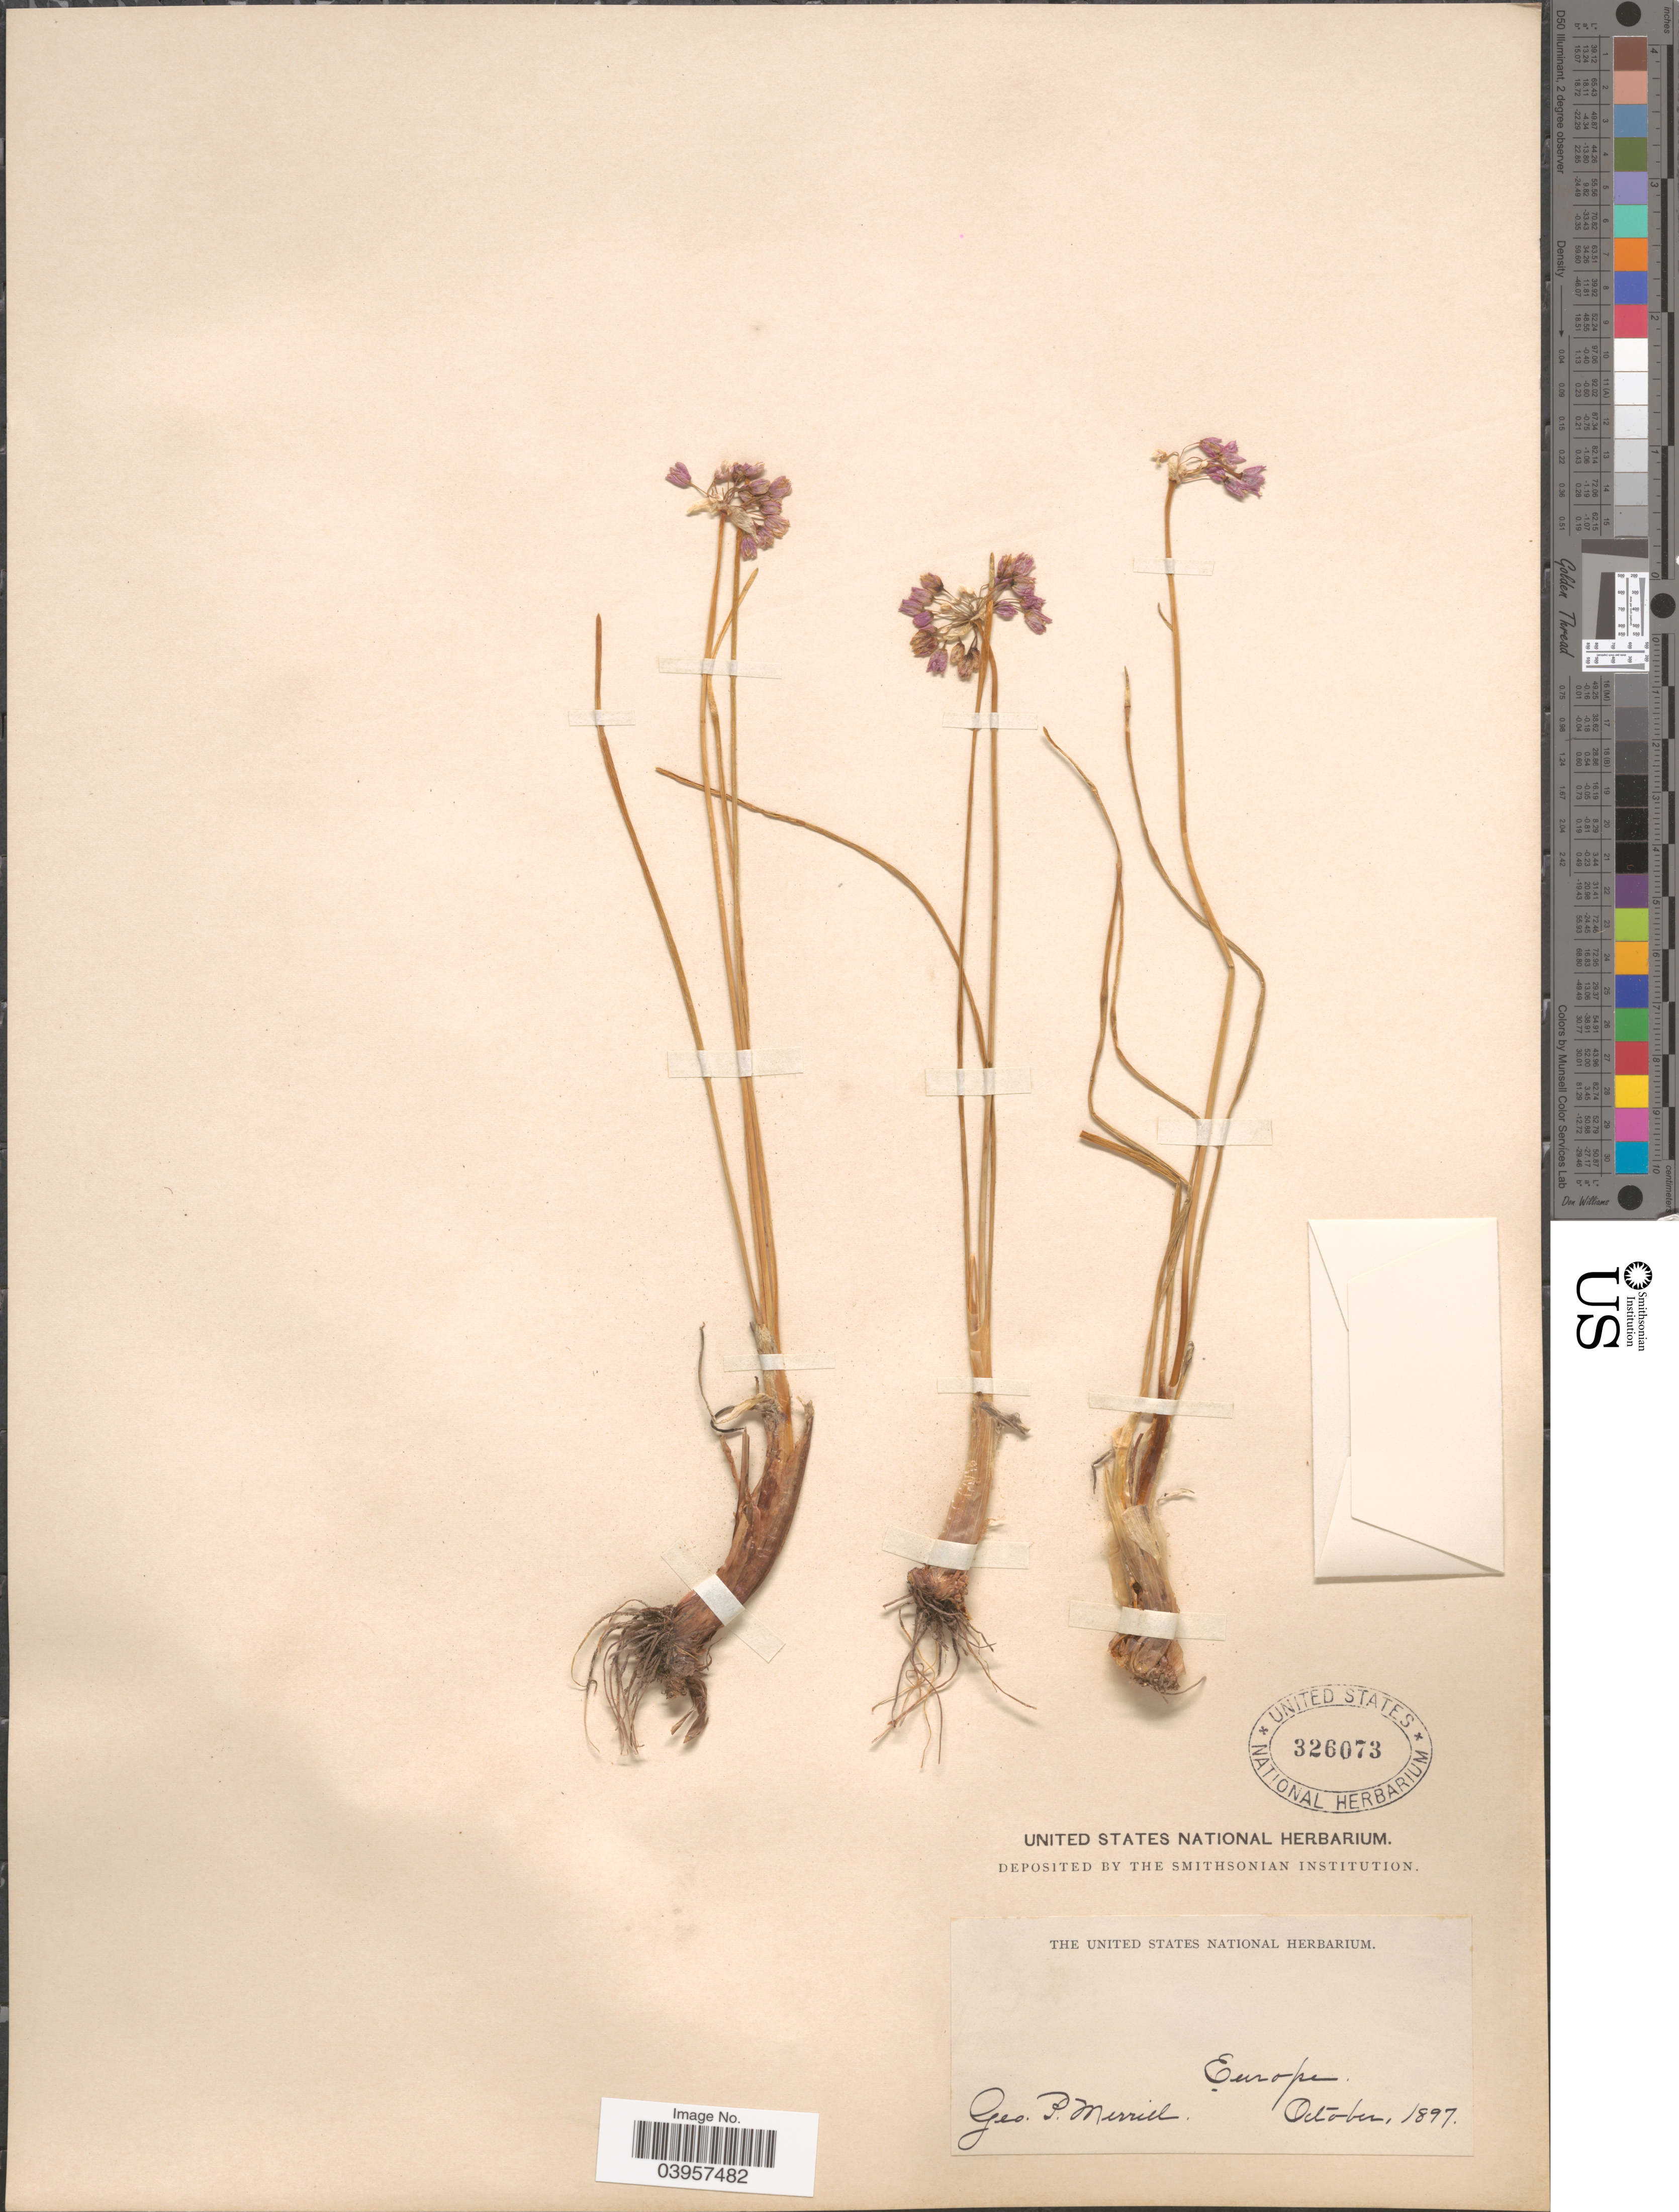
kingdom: Plantae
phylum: Tracheophyta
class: Liliopsida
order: Asparagales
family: Amaryllidaceae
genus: Allium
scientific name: Allium sp.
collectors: G. P. Merrill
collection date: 1897-10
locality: Europe.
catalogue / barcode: US 326073